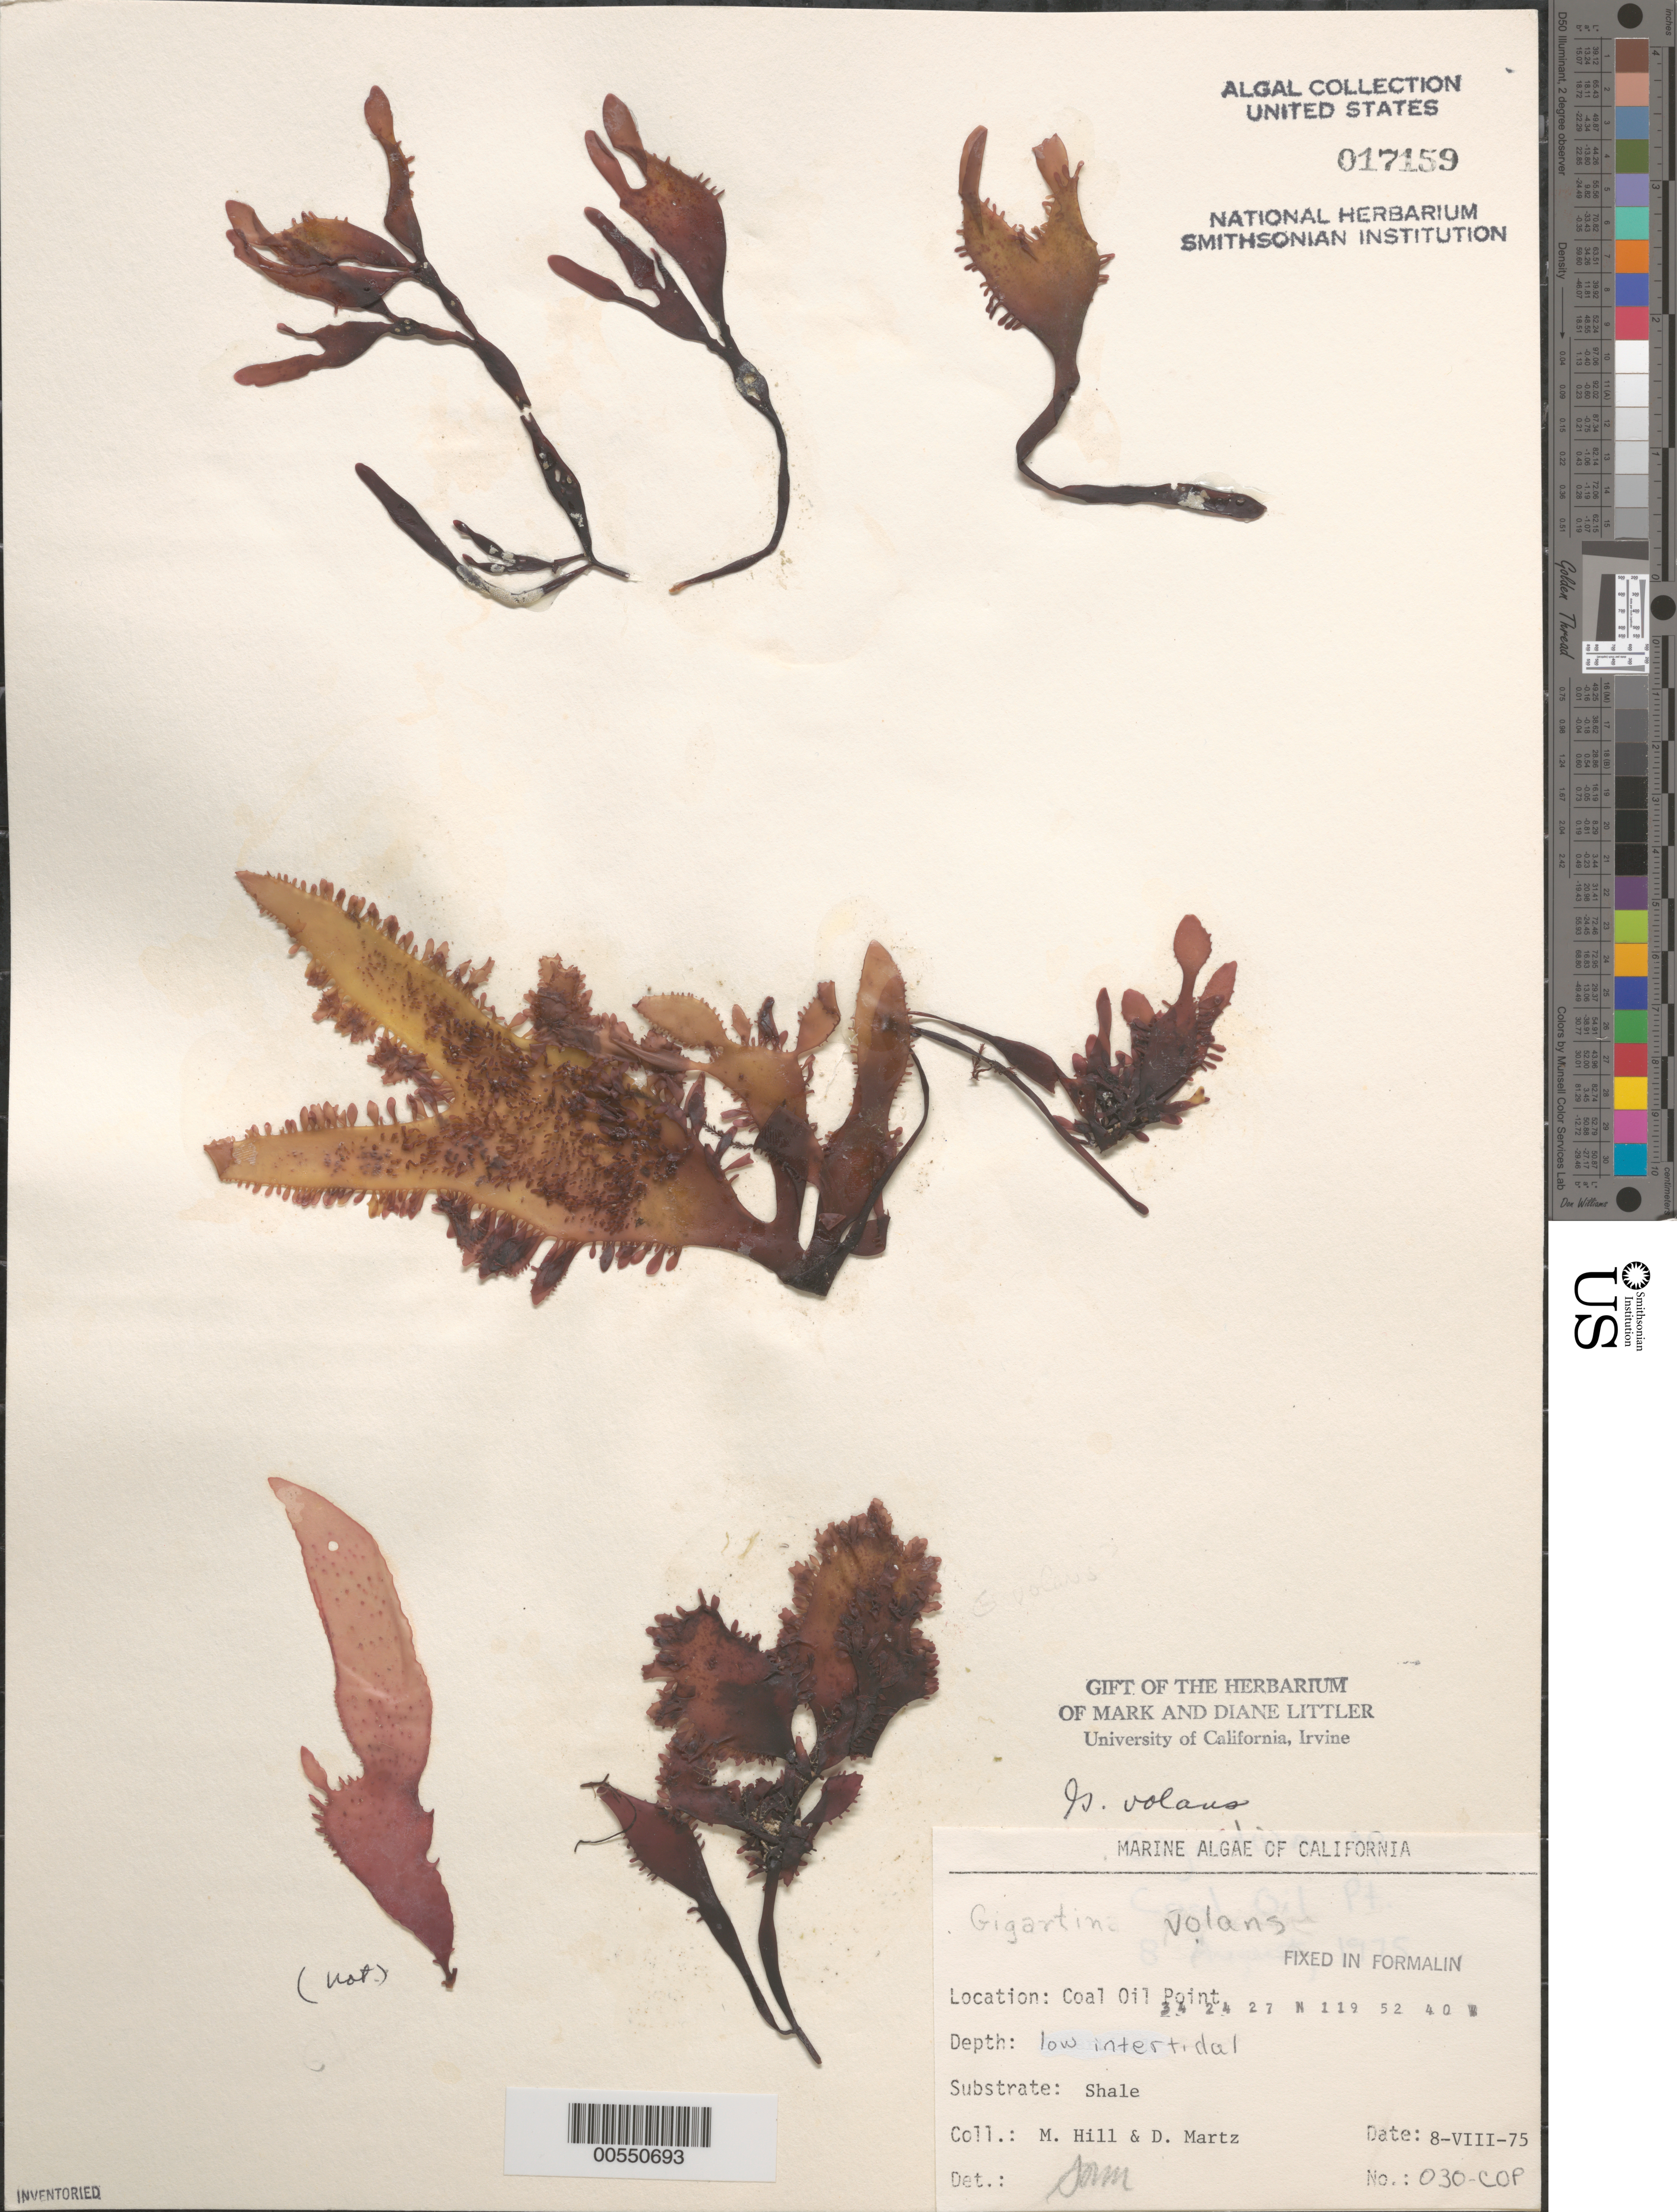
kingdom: Plantae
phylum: Rhodophyta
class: Florideophyceae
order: Gigartinales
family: Gigartinaceae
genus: Mazzaella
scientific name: Mazzaella volans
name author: (C. Agardh) Fredericq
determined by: Algae name updating Project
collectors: M. Hill & D. Martz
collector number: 030-cop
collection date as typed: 08 Aug 1975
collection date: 1975-08-08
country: United States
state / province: California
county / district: Santa Barbara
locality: Coal Oil Point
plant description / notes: BLM-SOCALBIGHT Rocky Intertidal Survey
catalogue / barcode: US 17159